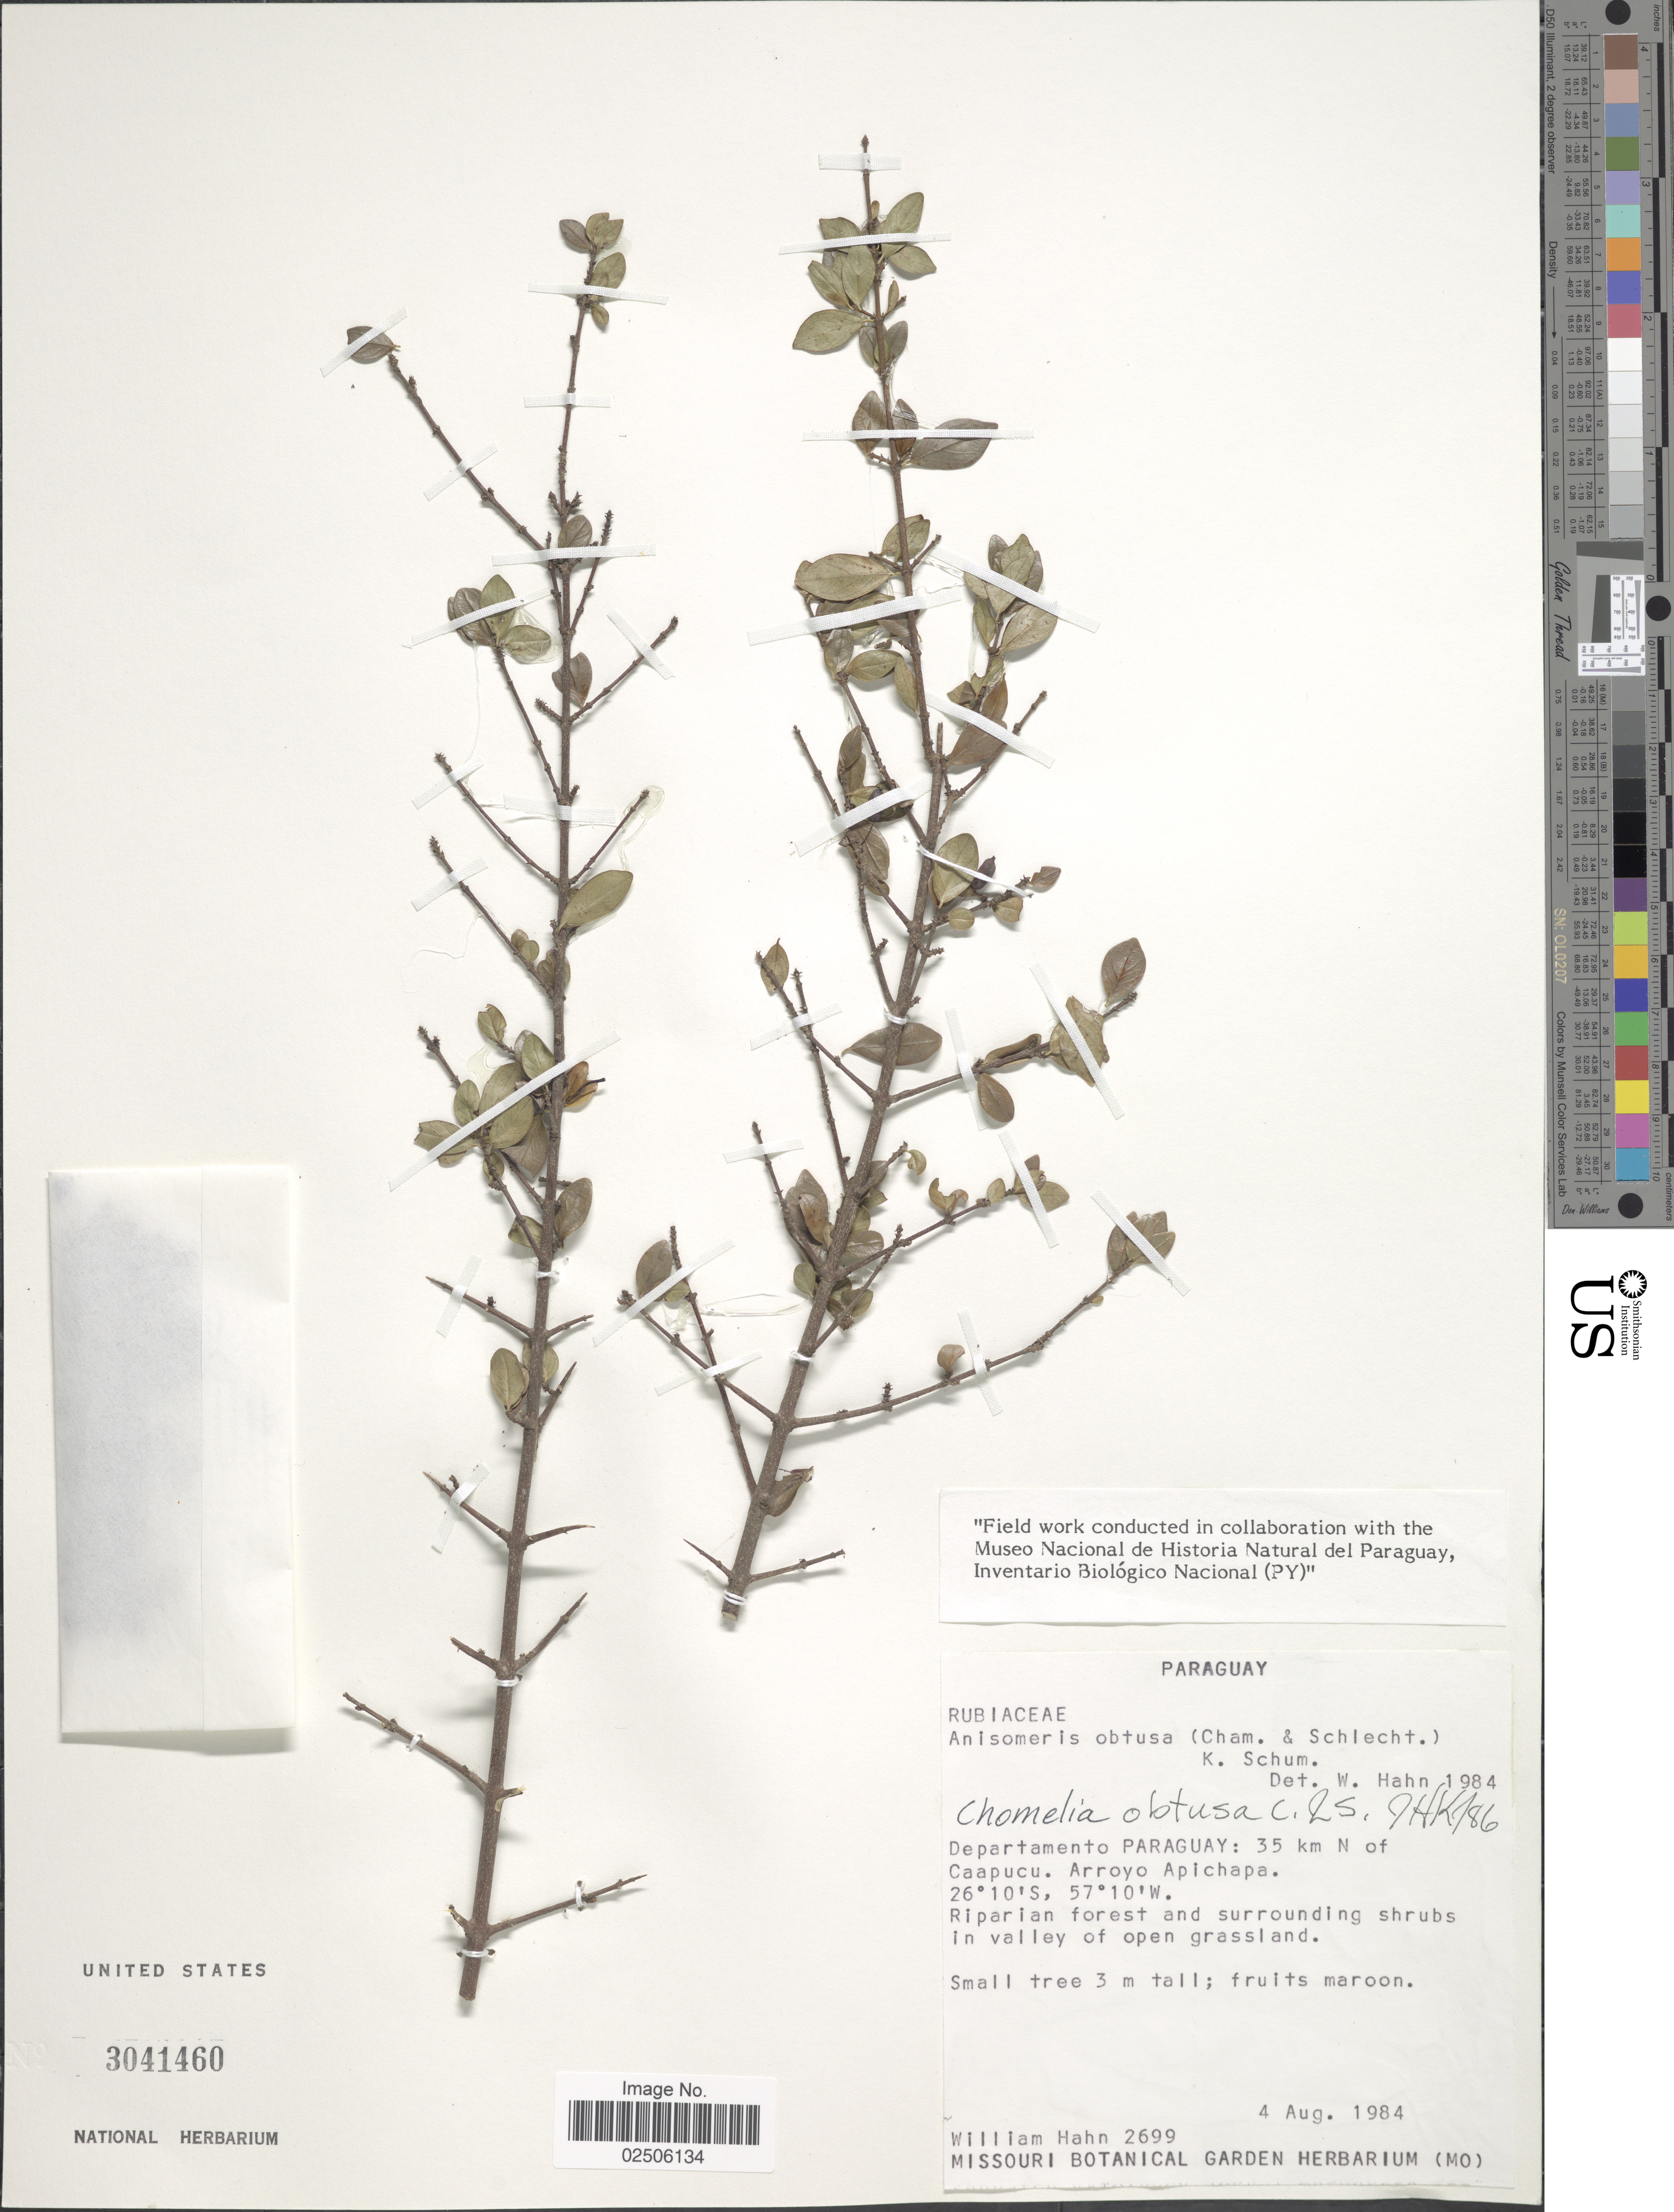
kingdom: Plantae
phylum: Tracheophyta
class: Magnoliopsida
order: Gentianales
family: Rubiaceae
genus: Chomelia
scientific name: Chomelia obtusa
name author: Cham. & Schltdl.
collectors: W. Hahn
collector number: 2699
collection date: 1984-08-04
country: Paraguay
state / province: Paraguari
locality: Departamento Paraguay: 35 km N of Caapucu, Arroyo Apichapa, Riparian forest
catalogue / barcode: US 3041460